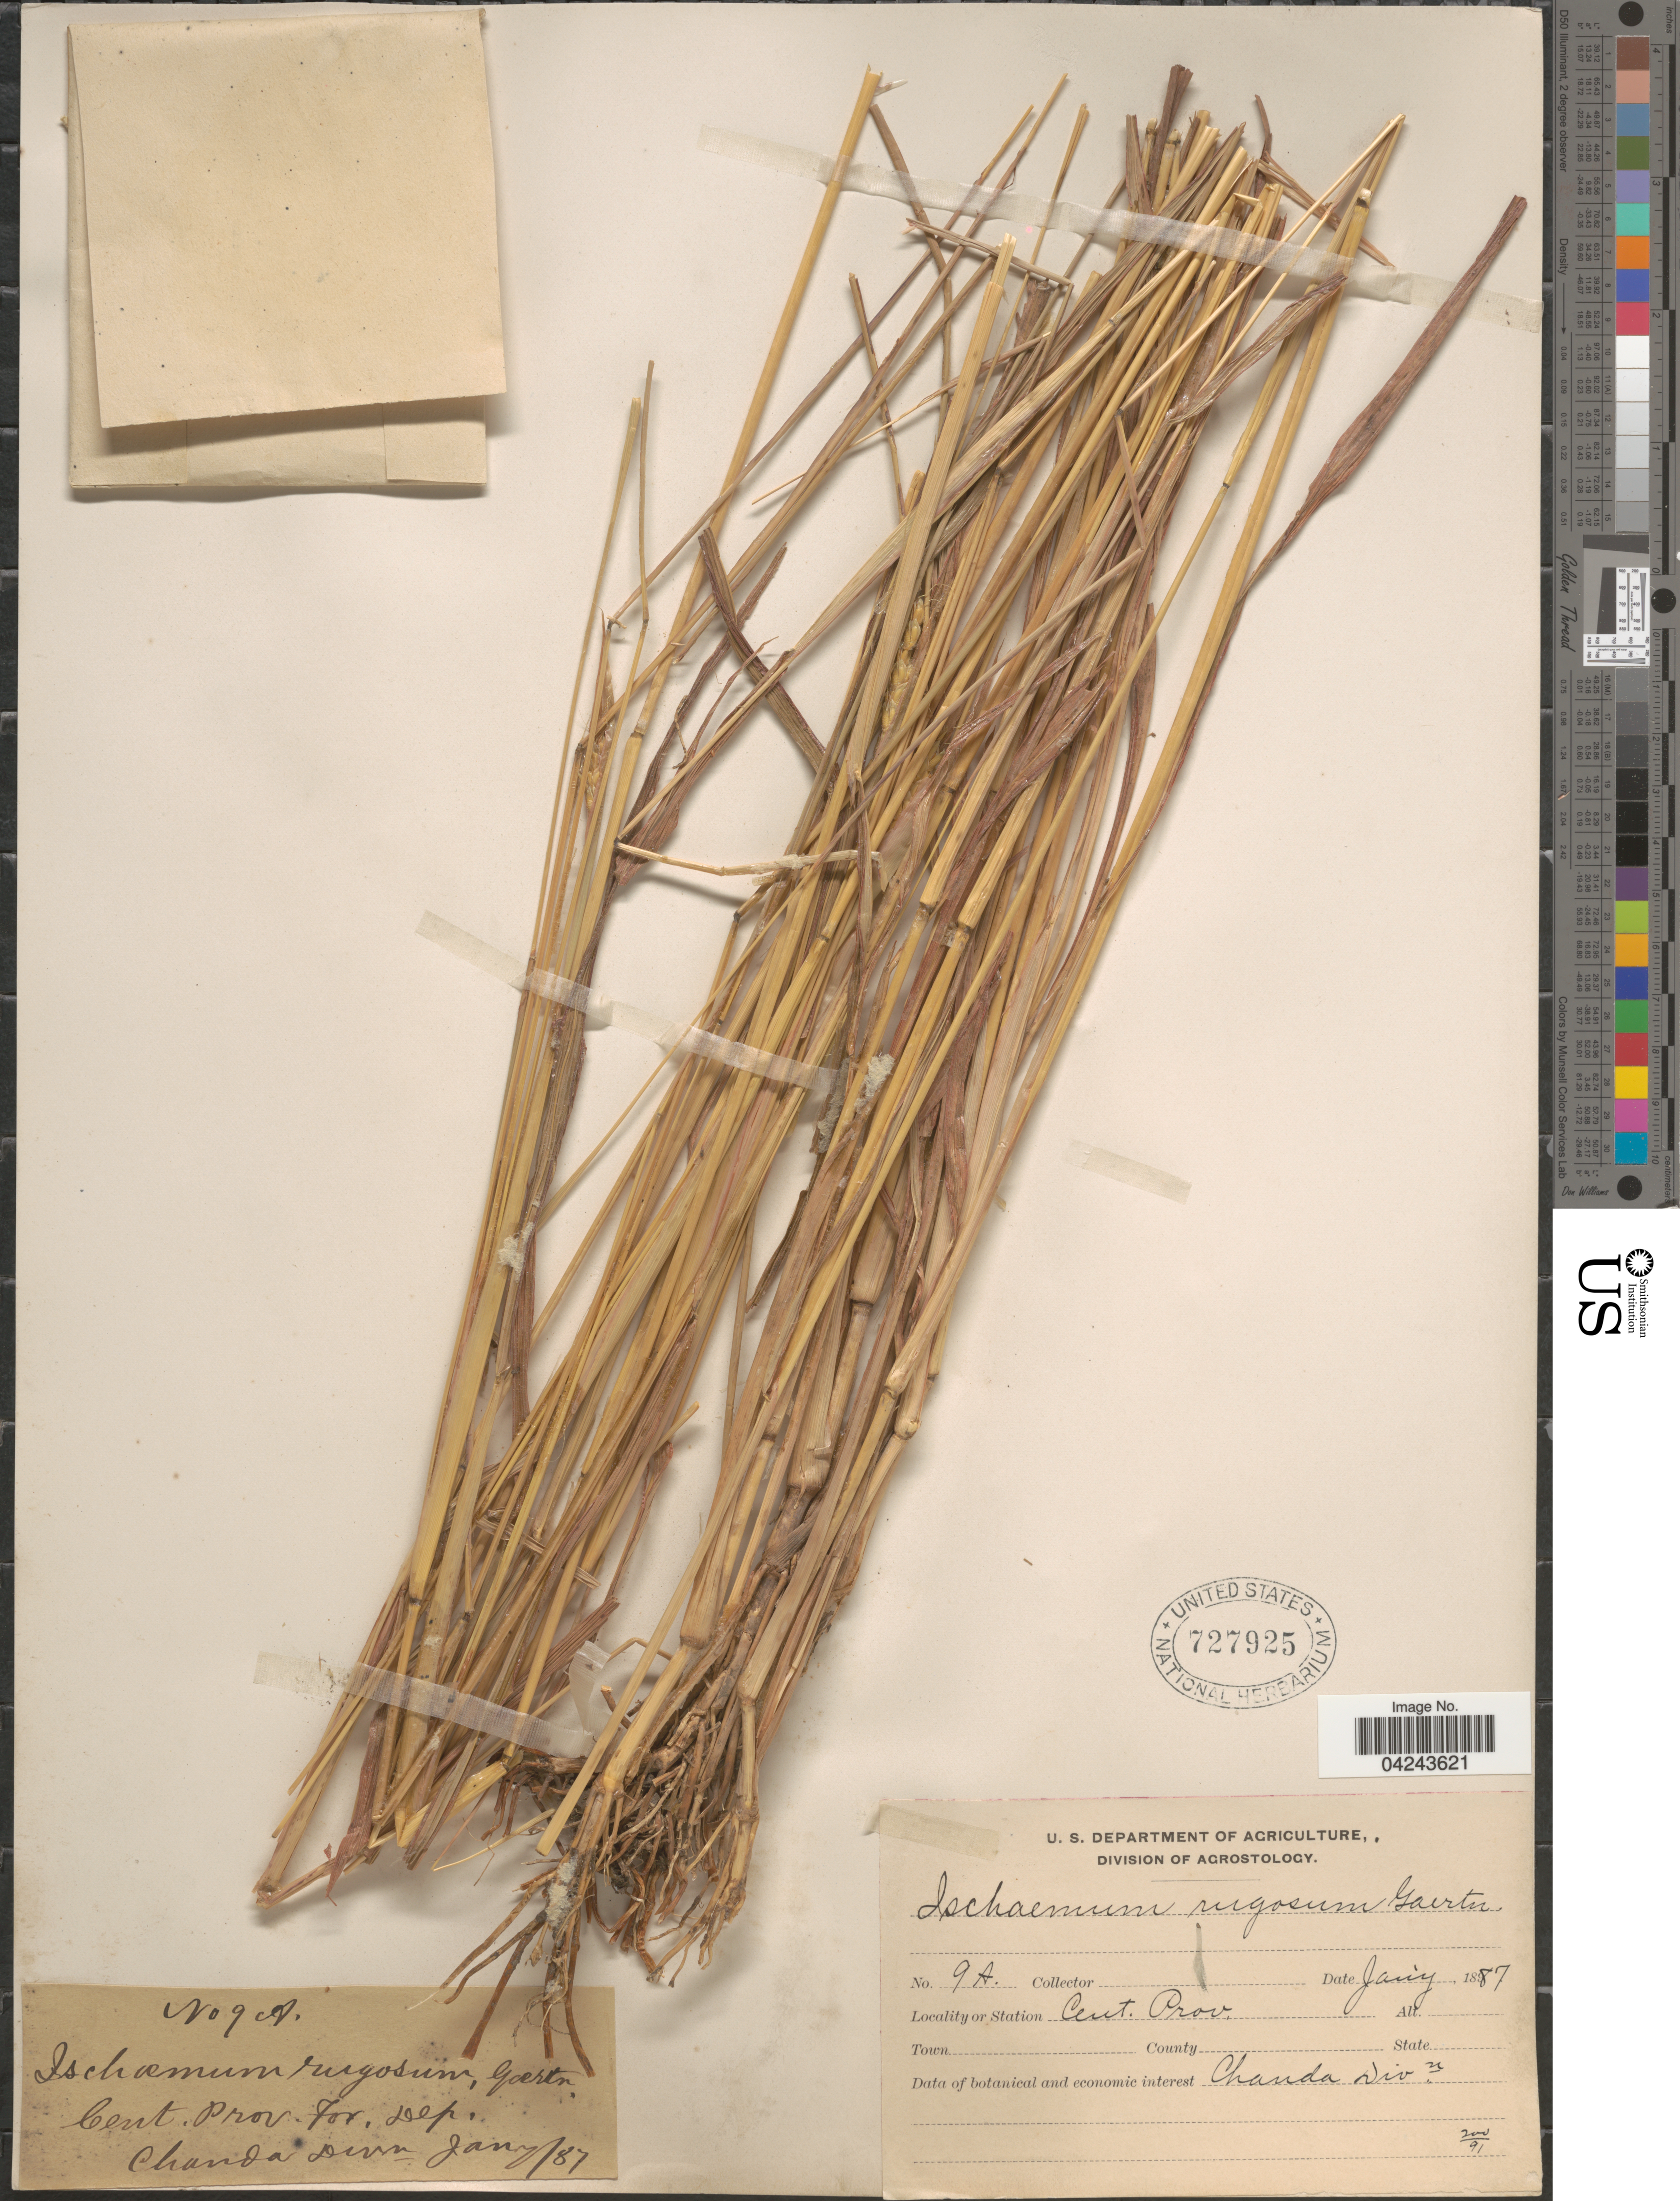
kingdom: Plantae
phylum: Tracheophyta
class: Liliopsida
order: Poales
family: Poaceae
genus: Ischaemum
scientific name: Ischaemum rugosum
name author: Salisb.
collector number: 9A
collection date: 1887-01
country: India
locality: Cent. Prov. For. Dep. Chanda Divn.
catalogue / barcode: US 727925